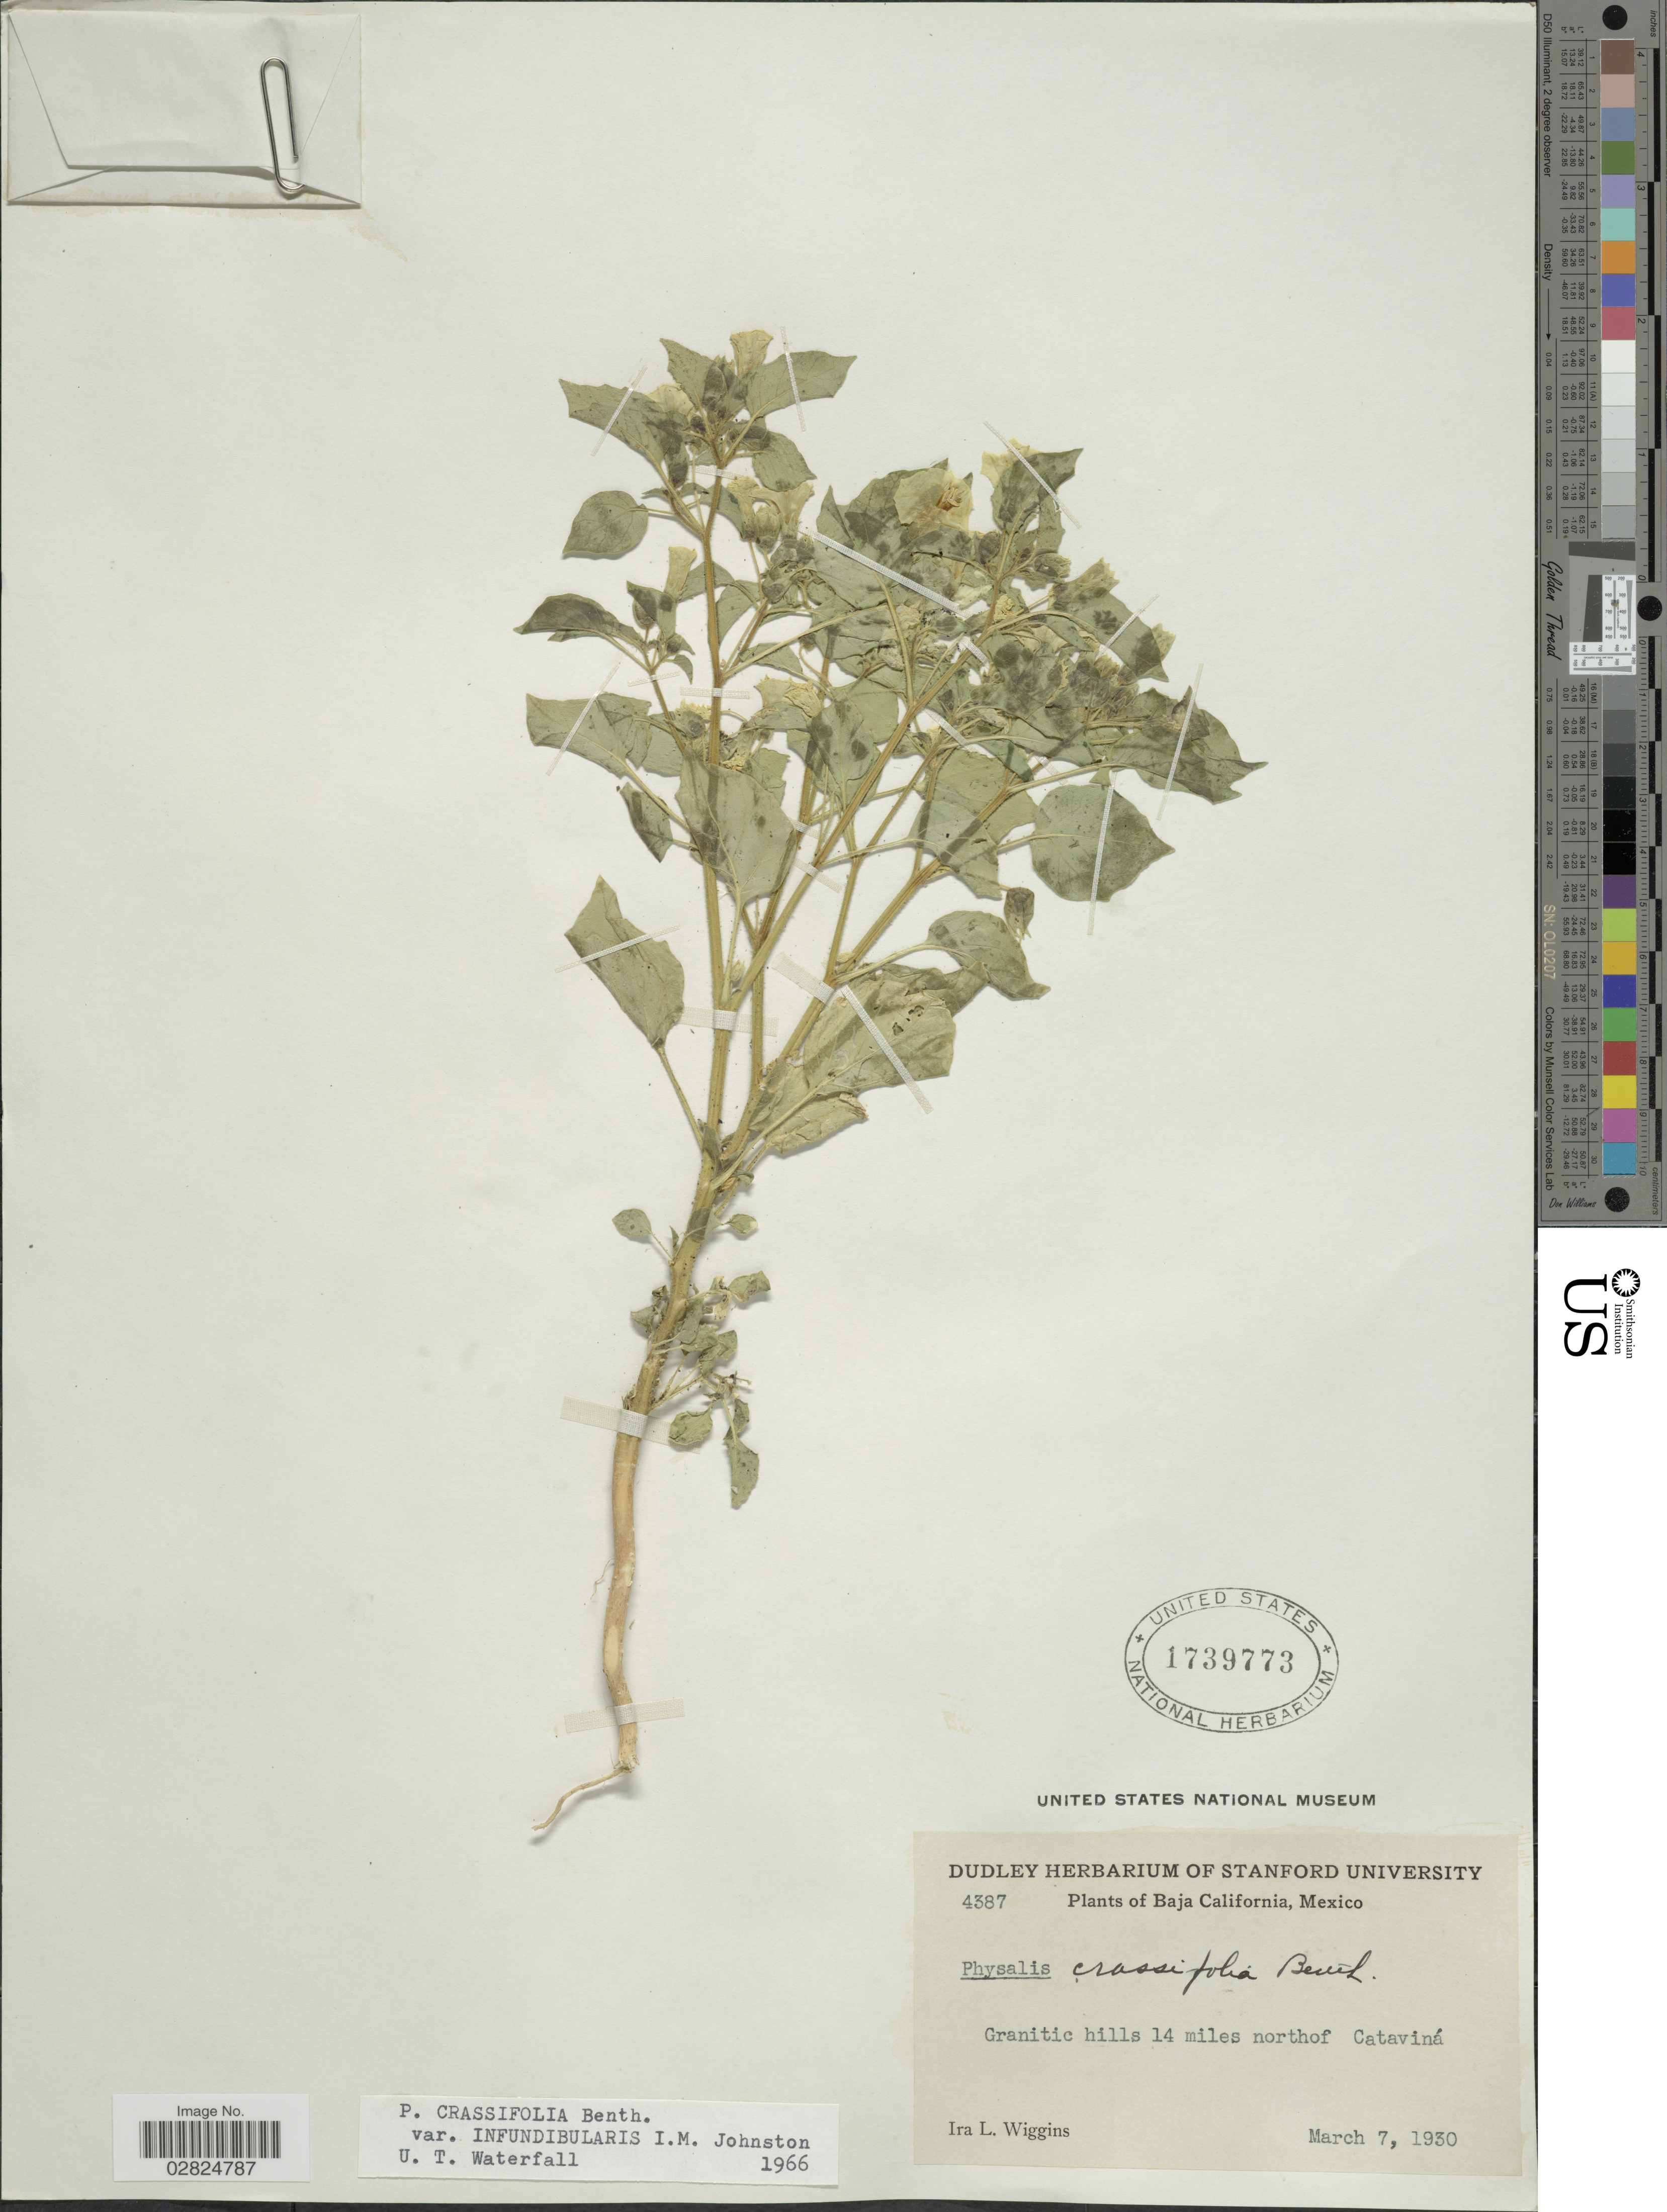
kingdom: Plantae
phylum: Tracheophyta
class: Magnoliopsida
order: Solanales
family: Solanaceae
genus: Physalis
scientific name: Physalis crassifolia var. infundibularis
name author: I.M. Johnst.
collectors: I. L. Wiggins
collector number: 4387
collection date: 1930-03-07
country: Mexico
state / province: Baja California Norte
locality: Granitic hills 14 miles north of Cataviná.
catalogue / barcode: US 1739773